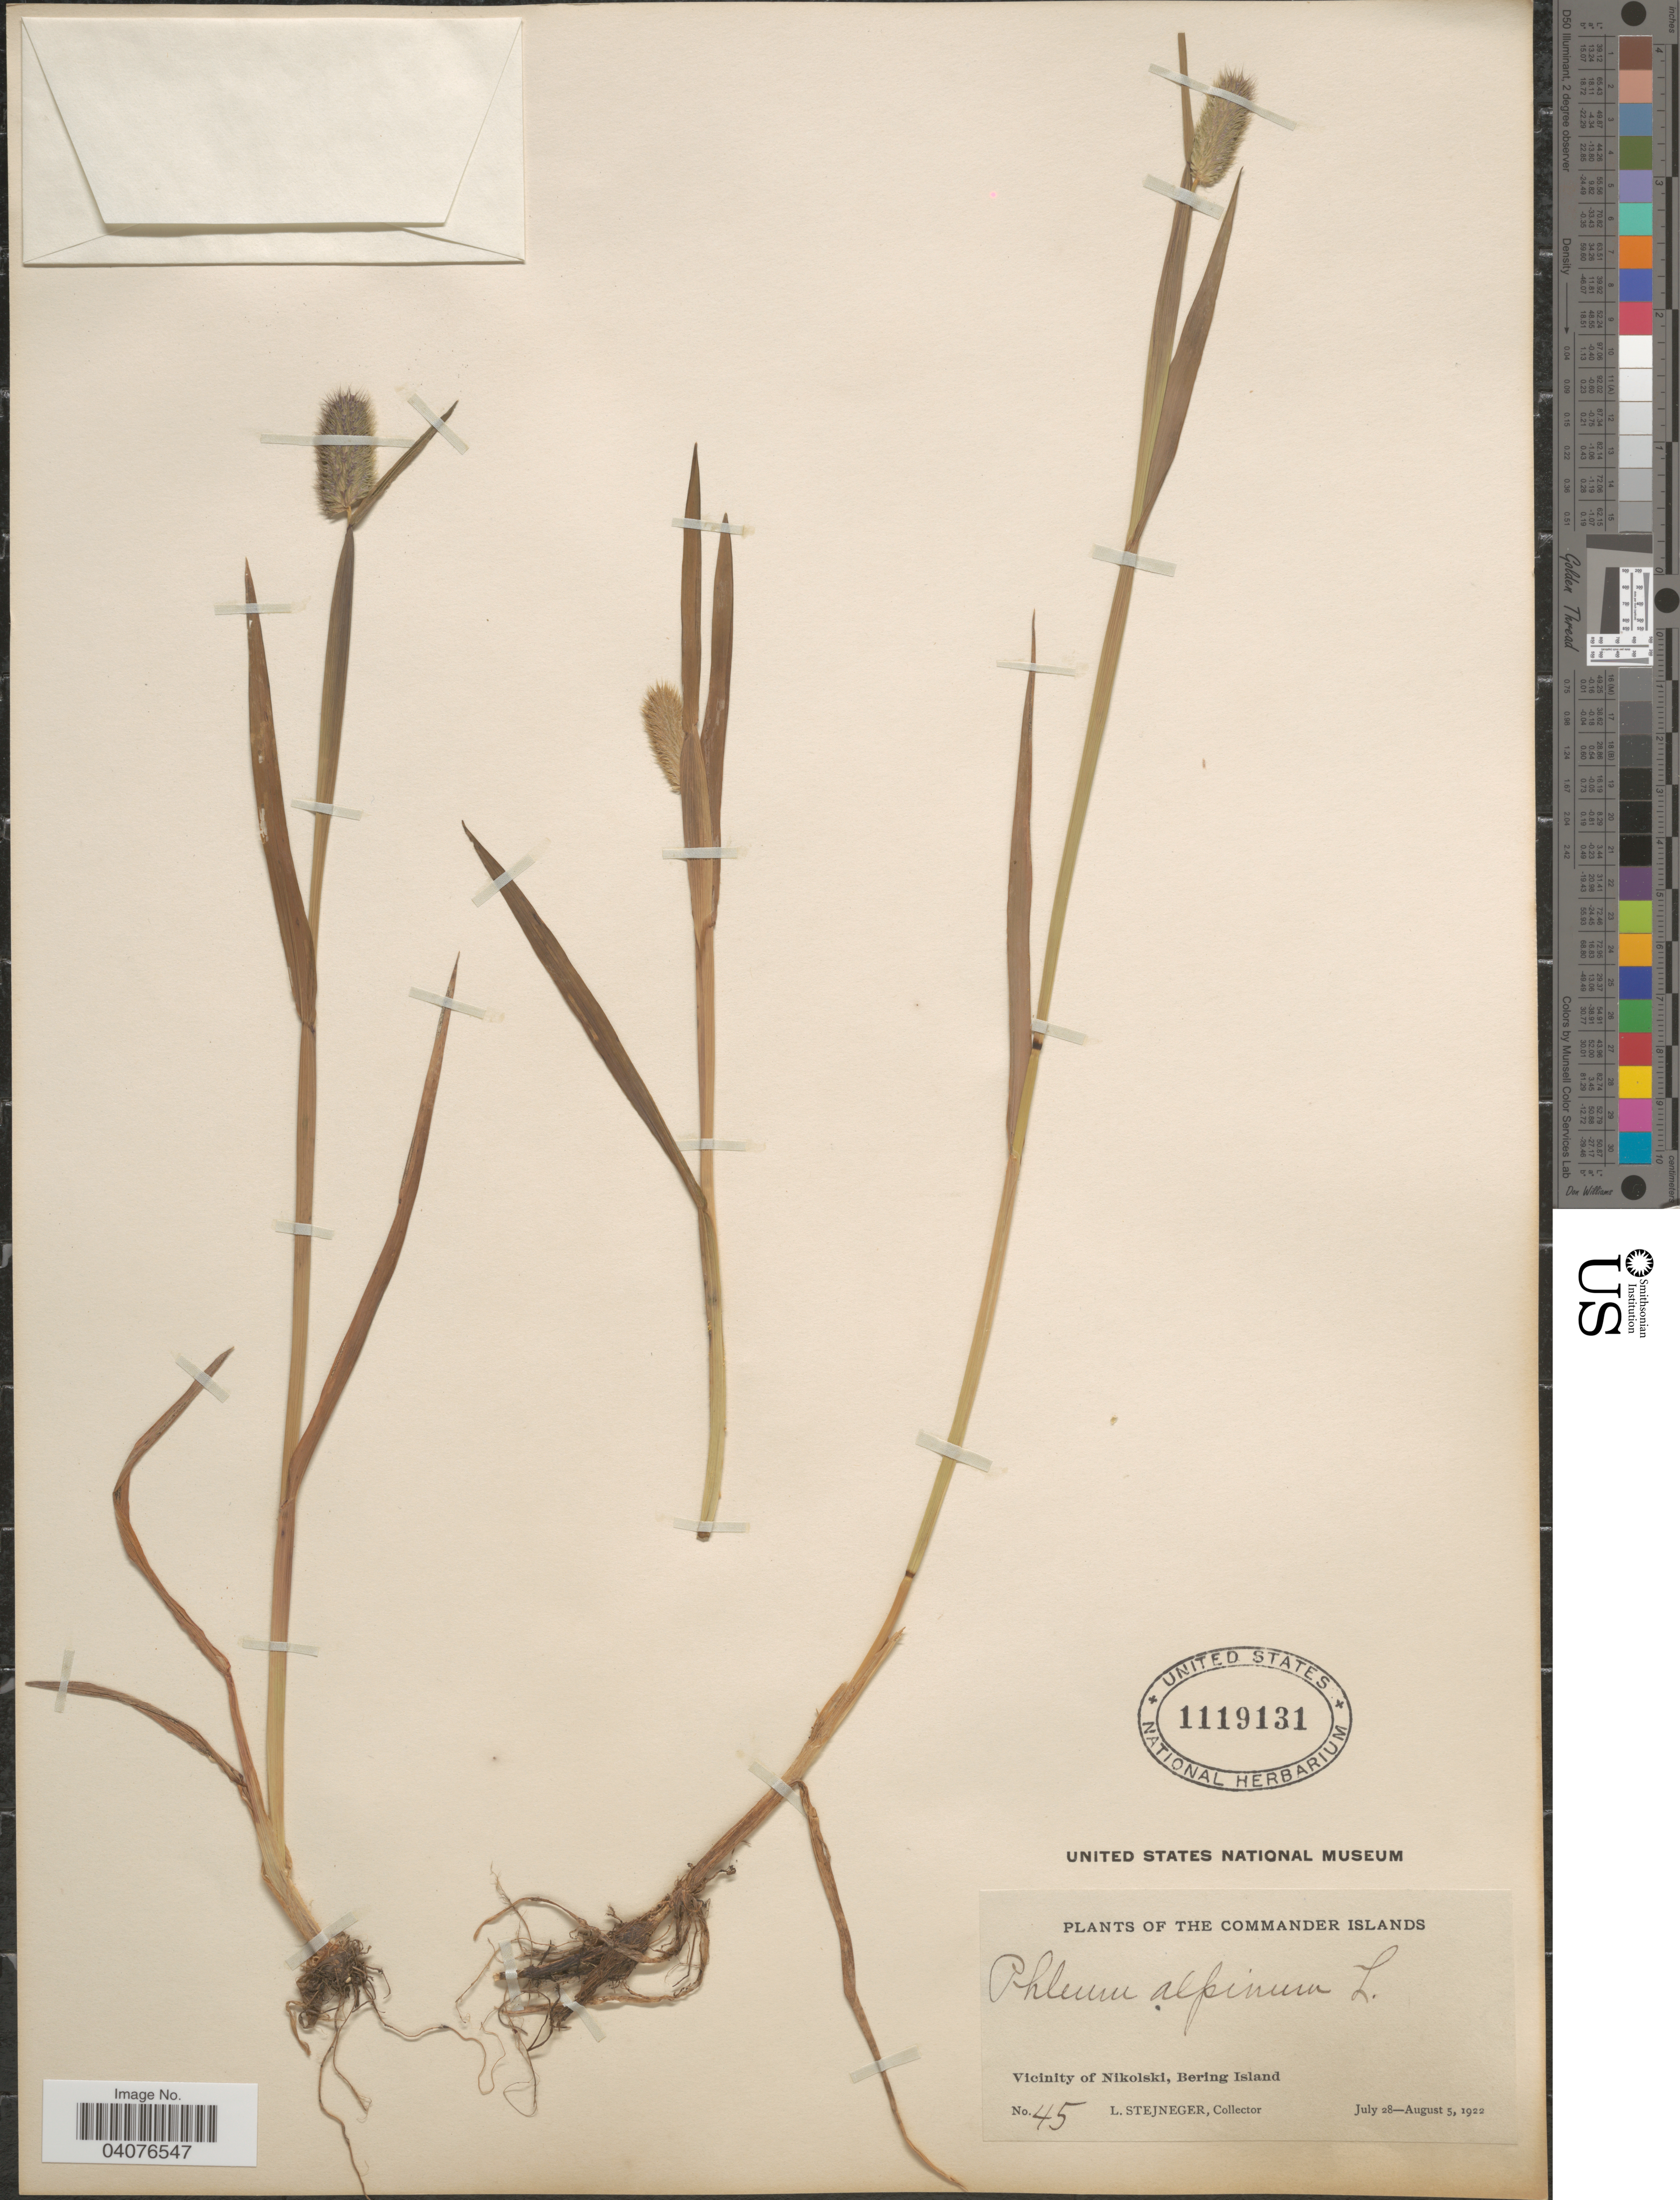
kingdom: Plantae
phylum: Tracheophyta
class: Liliopsida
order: Poales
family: Poaceae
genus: Phleum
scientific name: Phleum alpinum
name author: L.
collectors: L. Stejneger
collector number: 45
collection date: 1922-07-28/1922-08-05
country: Russian Federation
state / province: Kamchatka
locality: Vicinity of Nikolski, Bering Island. The Commander Islands.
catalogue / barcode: US 1119131